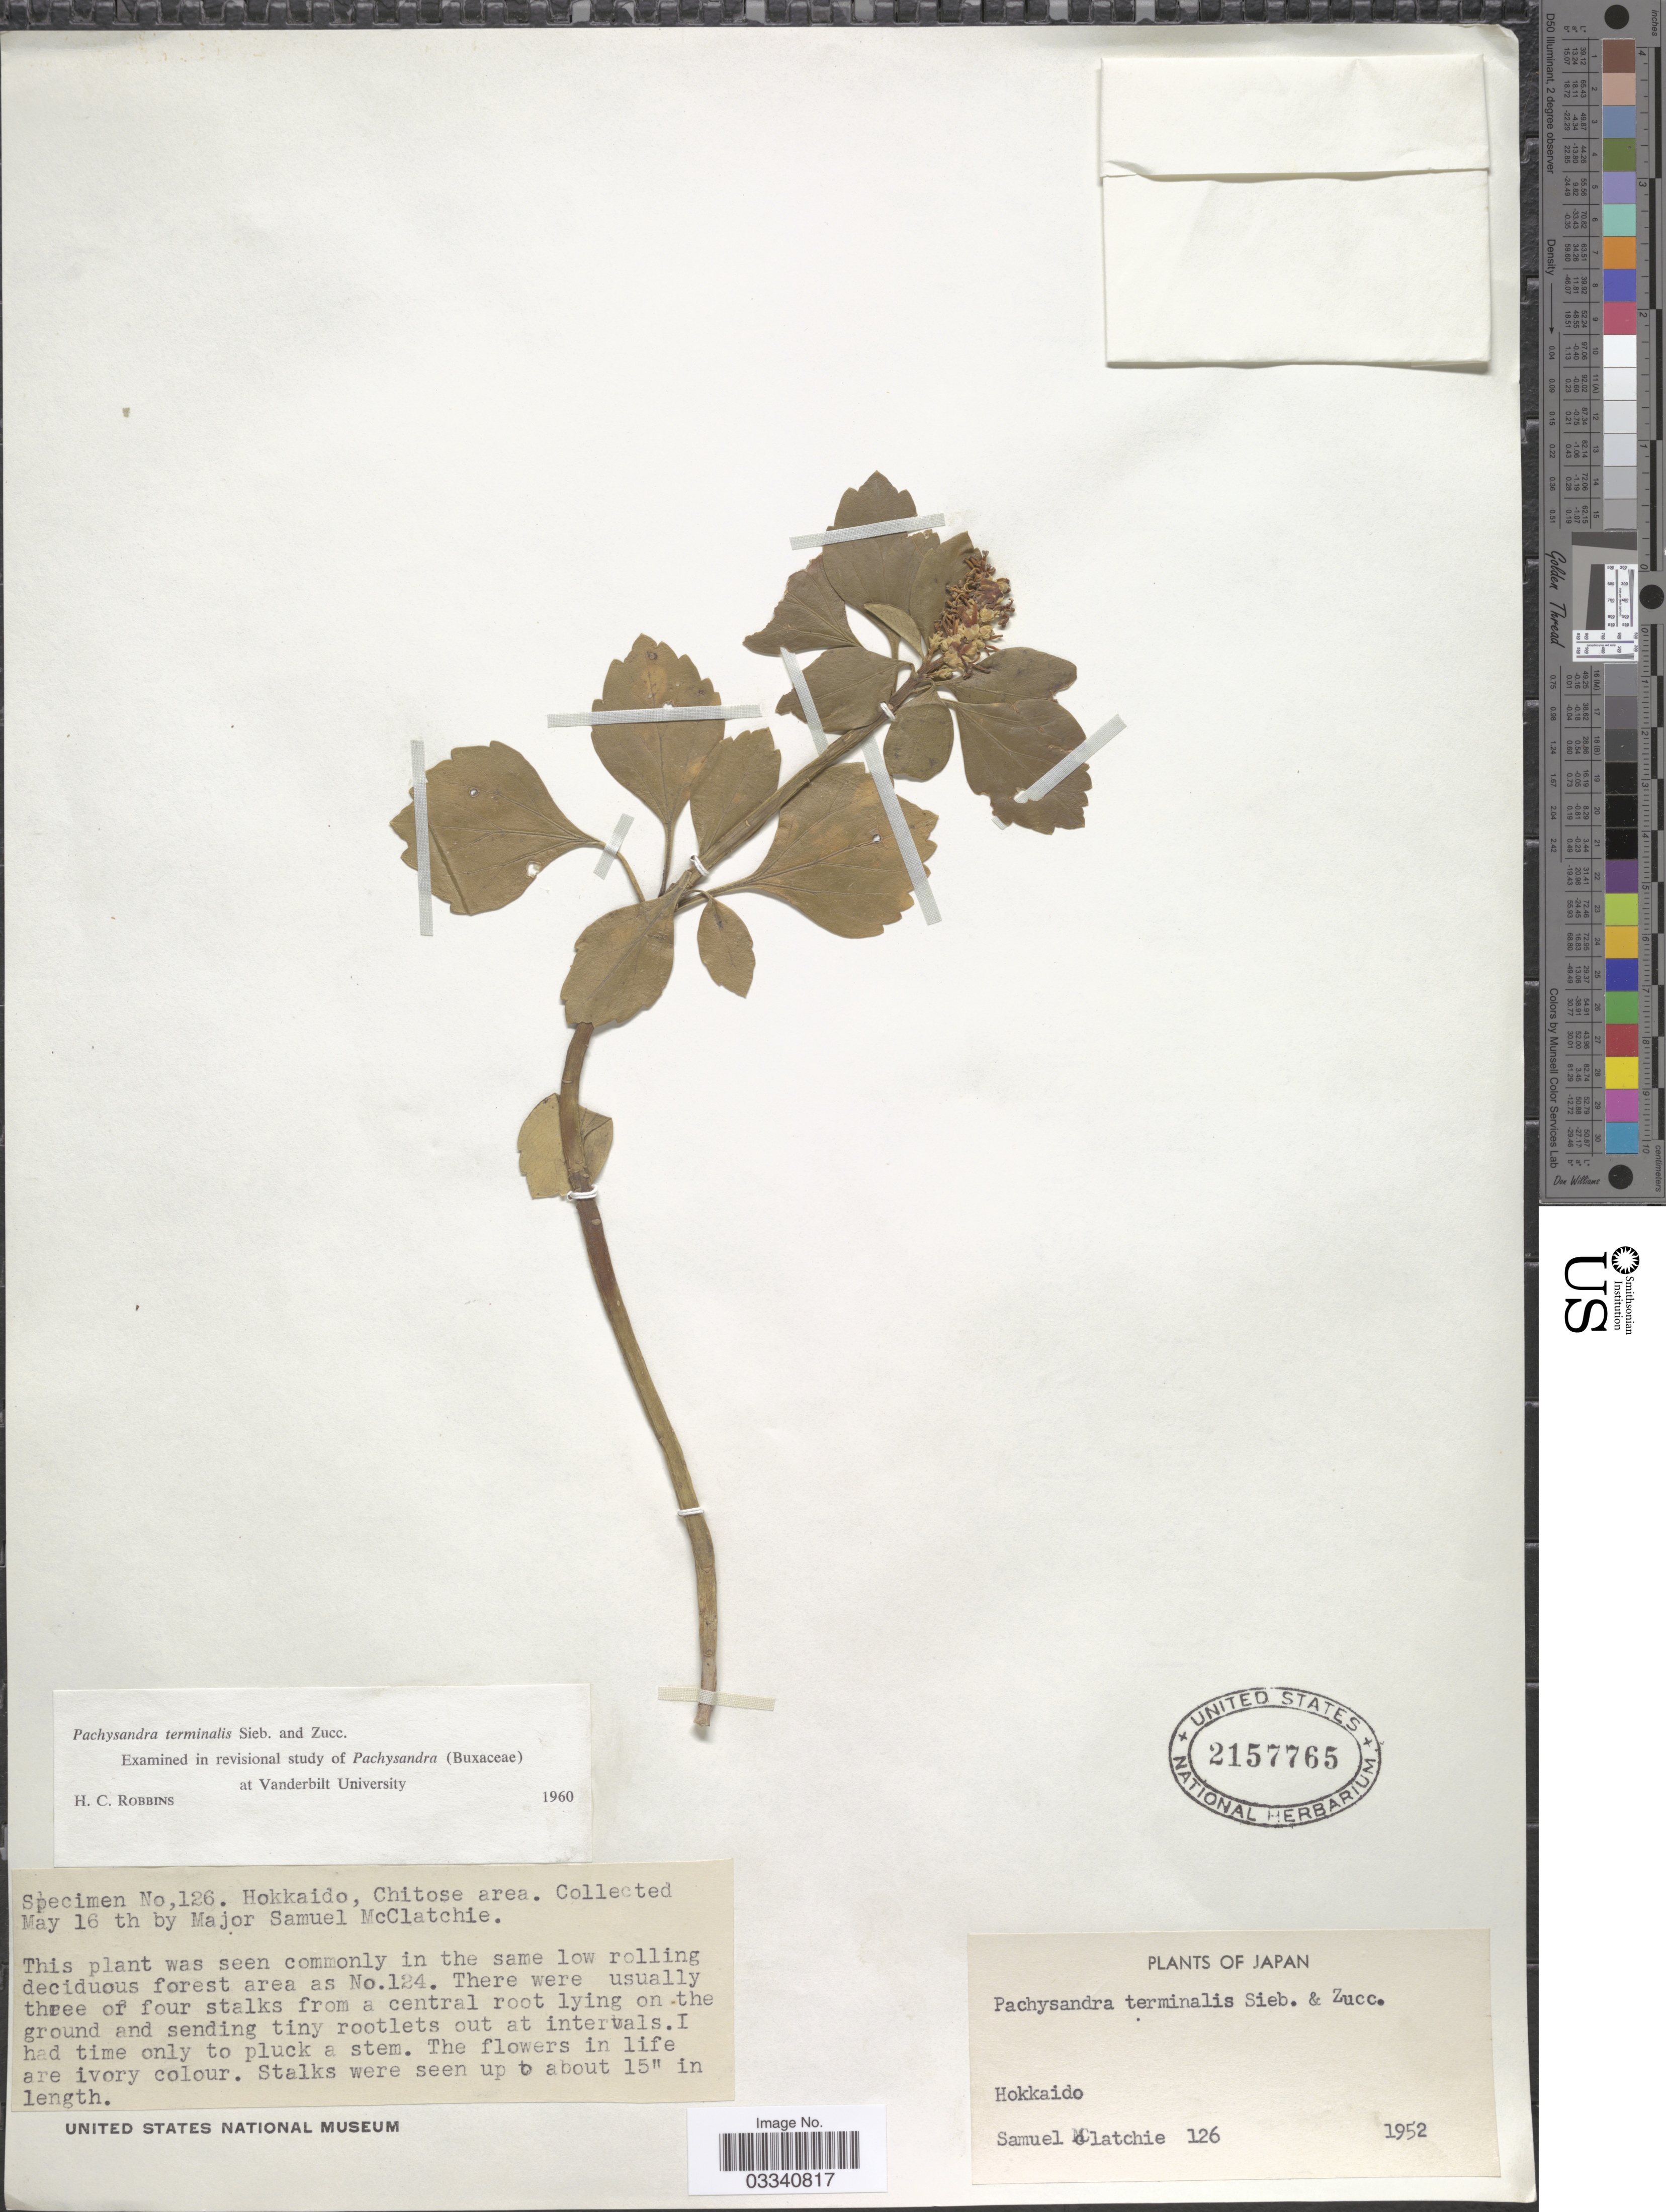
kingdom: Plantae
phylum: Tracheophyta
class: Magnoliopsida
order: Buxales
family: Buxaceae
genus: Pachysandra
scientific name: Pachysandra terminalis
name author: Siebert & Zucc.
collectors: S. McClatchie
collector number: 126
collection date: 1952-05-16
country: Japan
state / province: Hokkaidō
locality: Chitose area.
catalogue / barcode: US 2157765